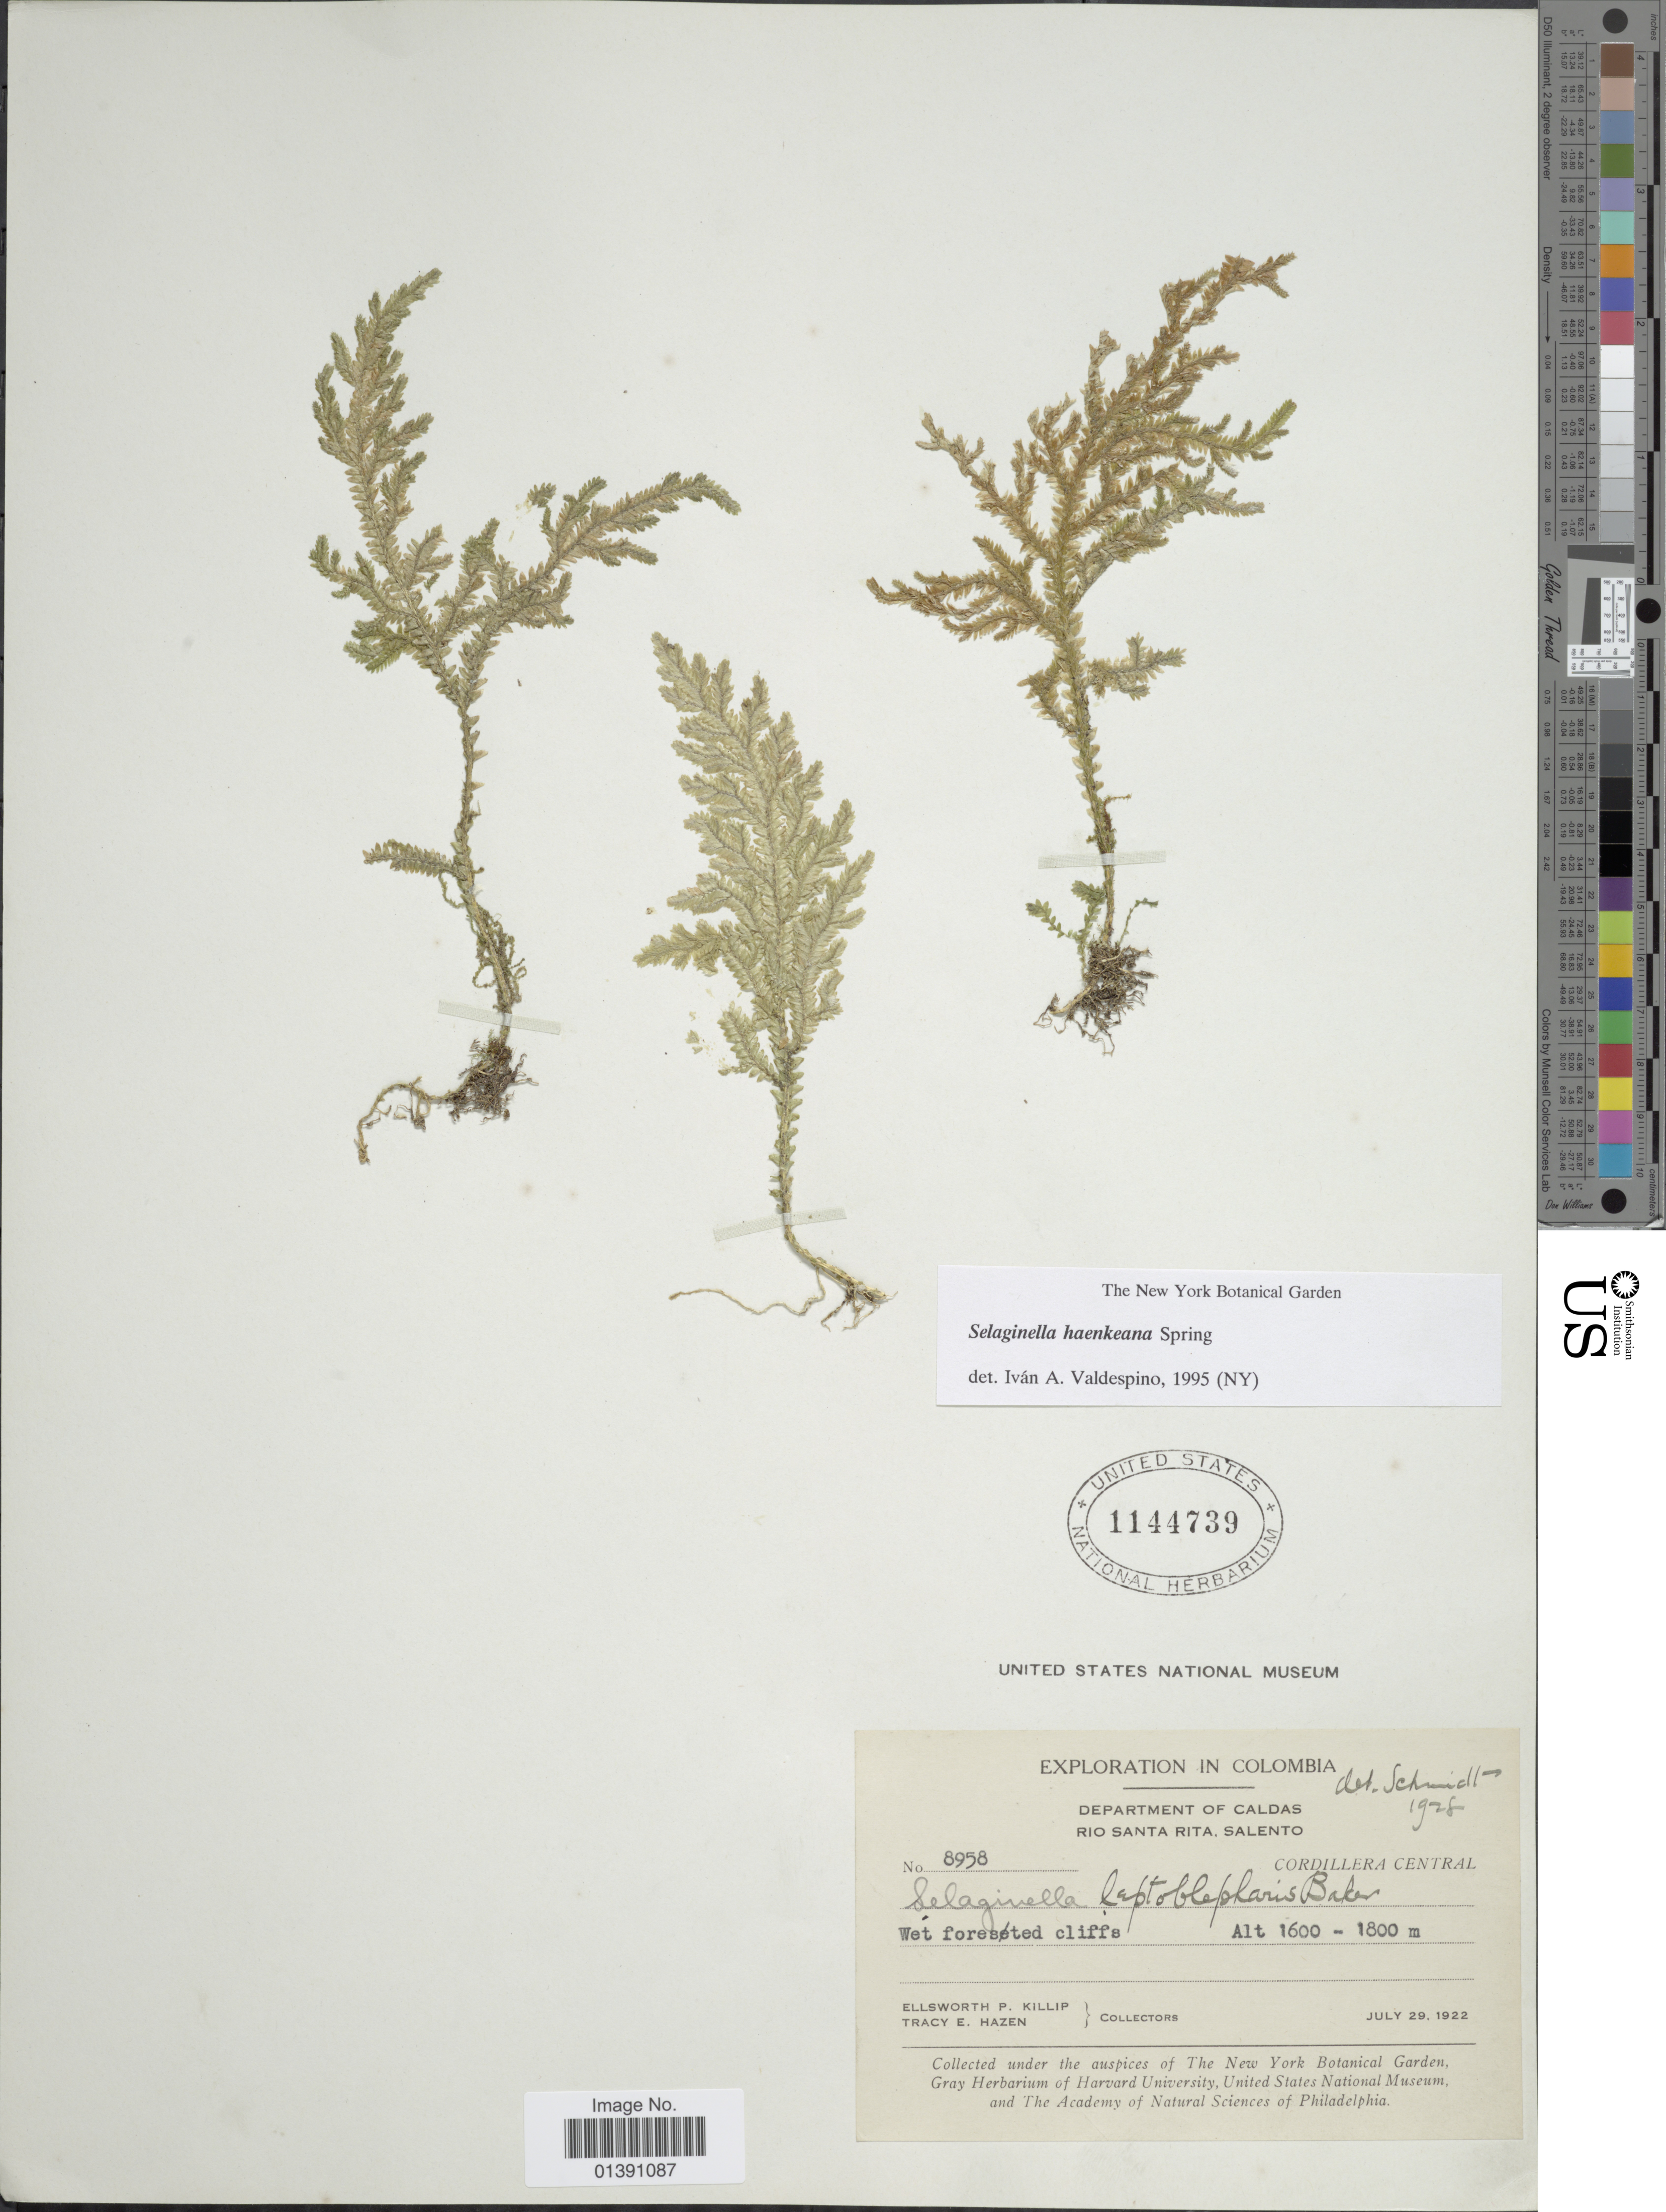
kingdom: Plantae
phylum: Tracheophyta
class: Lycopodiopsida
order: Selaginellales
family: Selaginellaceae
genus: Selaginella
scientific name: Selaginella haenkeana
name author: Spring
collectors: E. P. Killip & T. E. Hazen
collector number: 8958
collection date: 1922-07-29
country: Colombia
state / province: Caldas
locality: Rio Santa Rita, Salento, Cordillera Central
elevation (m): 1600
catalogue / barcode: US 1144739